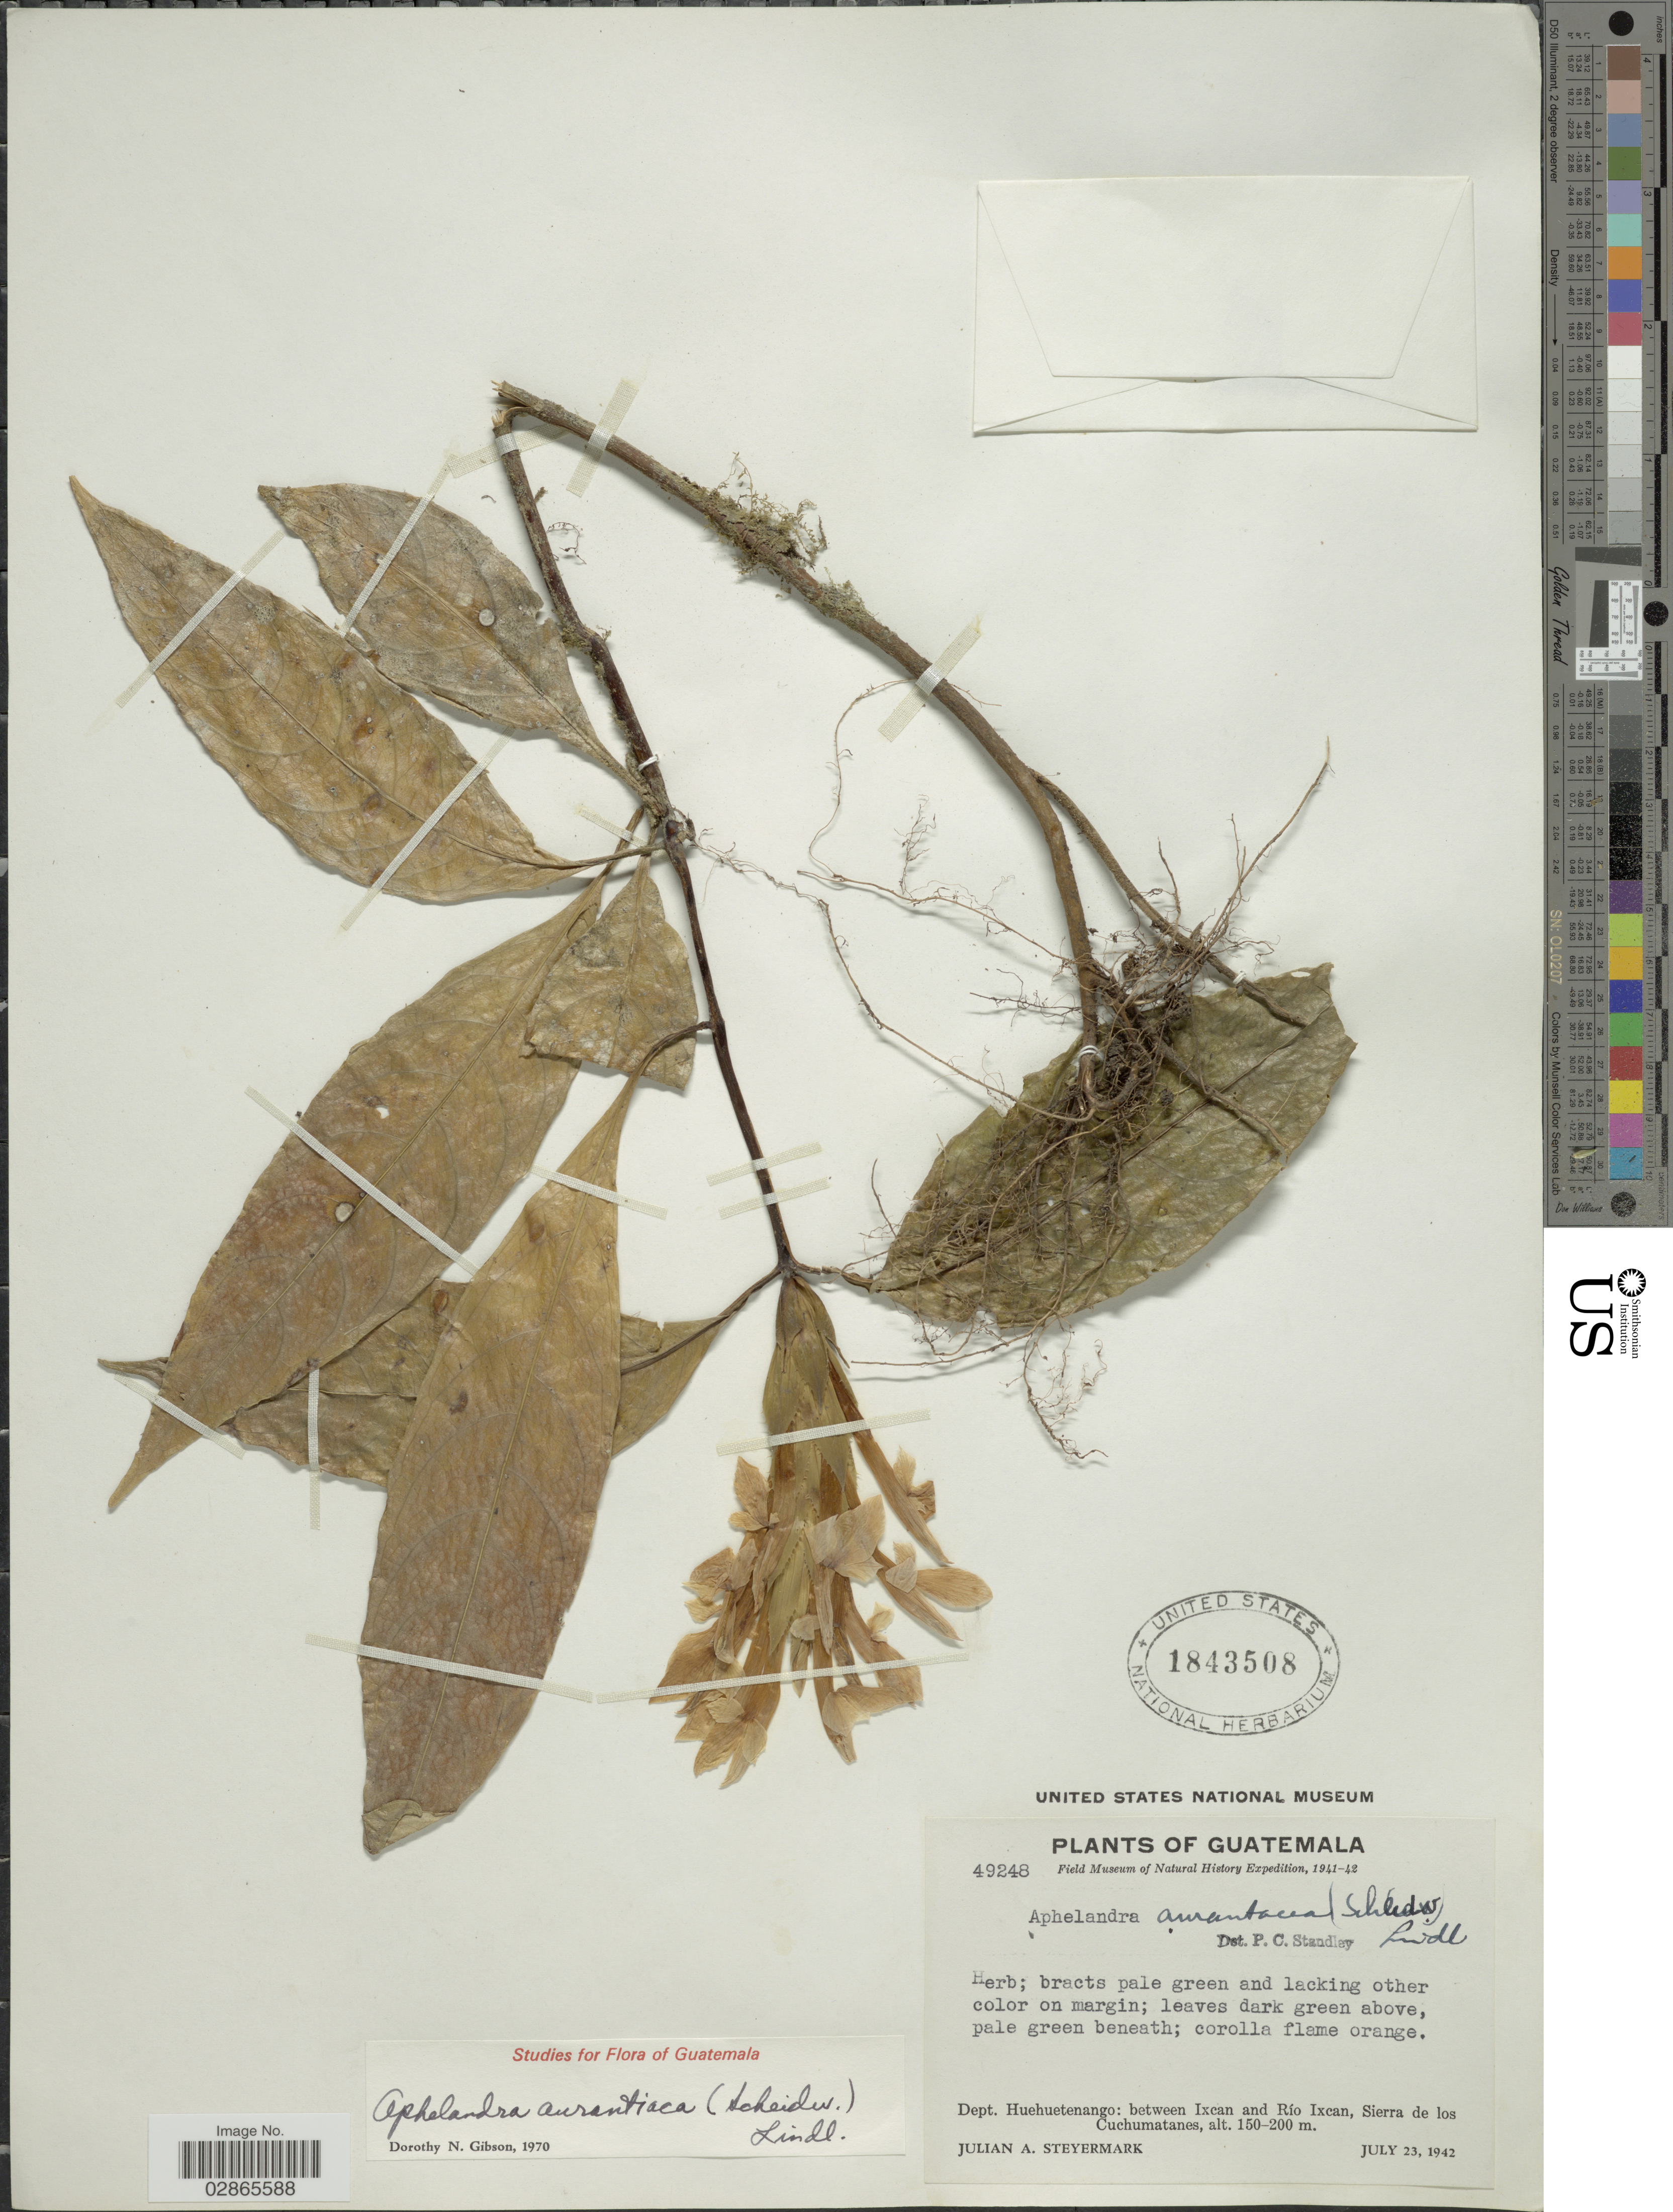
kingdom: Plantae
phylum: Tracheophyta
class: Magnoliopsida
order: Lamiales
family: Acanthaceae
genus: Aphelandra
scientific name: Aphelandra aurantiaca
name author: (Scheidw.) Lindl.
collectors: J. Steyermark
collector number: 49248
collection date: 1942-07-23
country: Guatemala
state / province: Huehuetenango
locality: Dept. Huehuetenango: between Ixcan and Río Ixcan, Sierra de los Cuchumatanes.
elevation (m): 150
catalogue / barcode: US 1843508